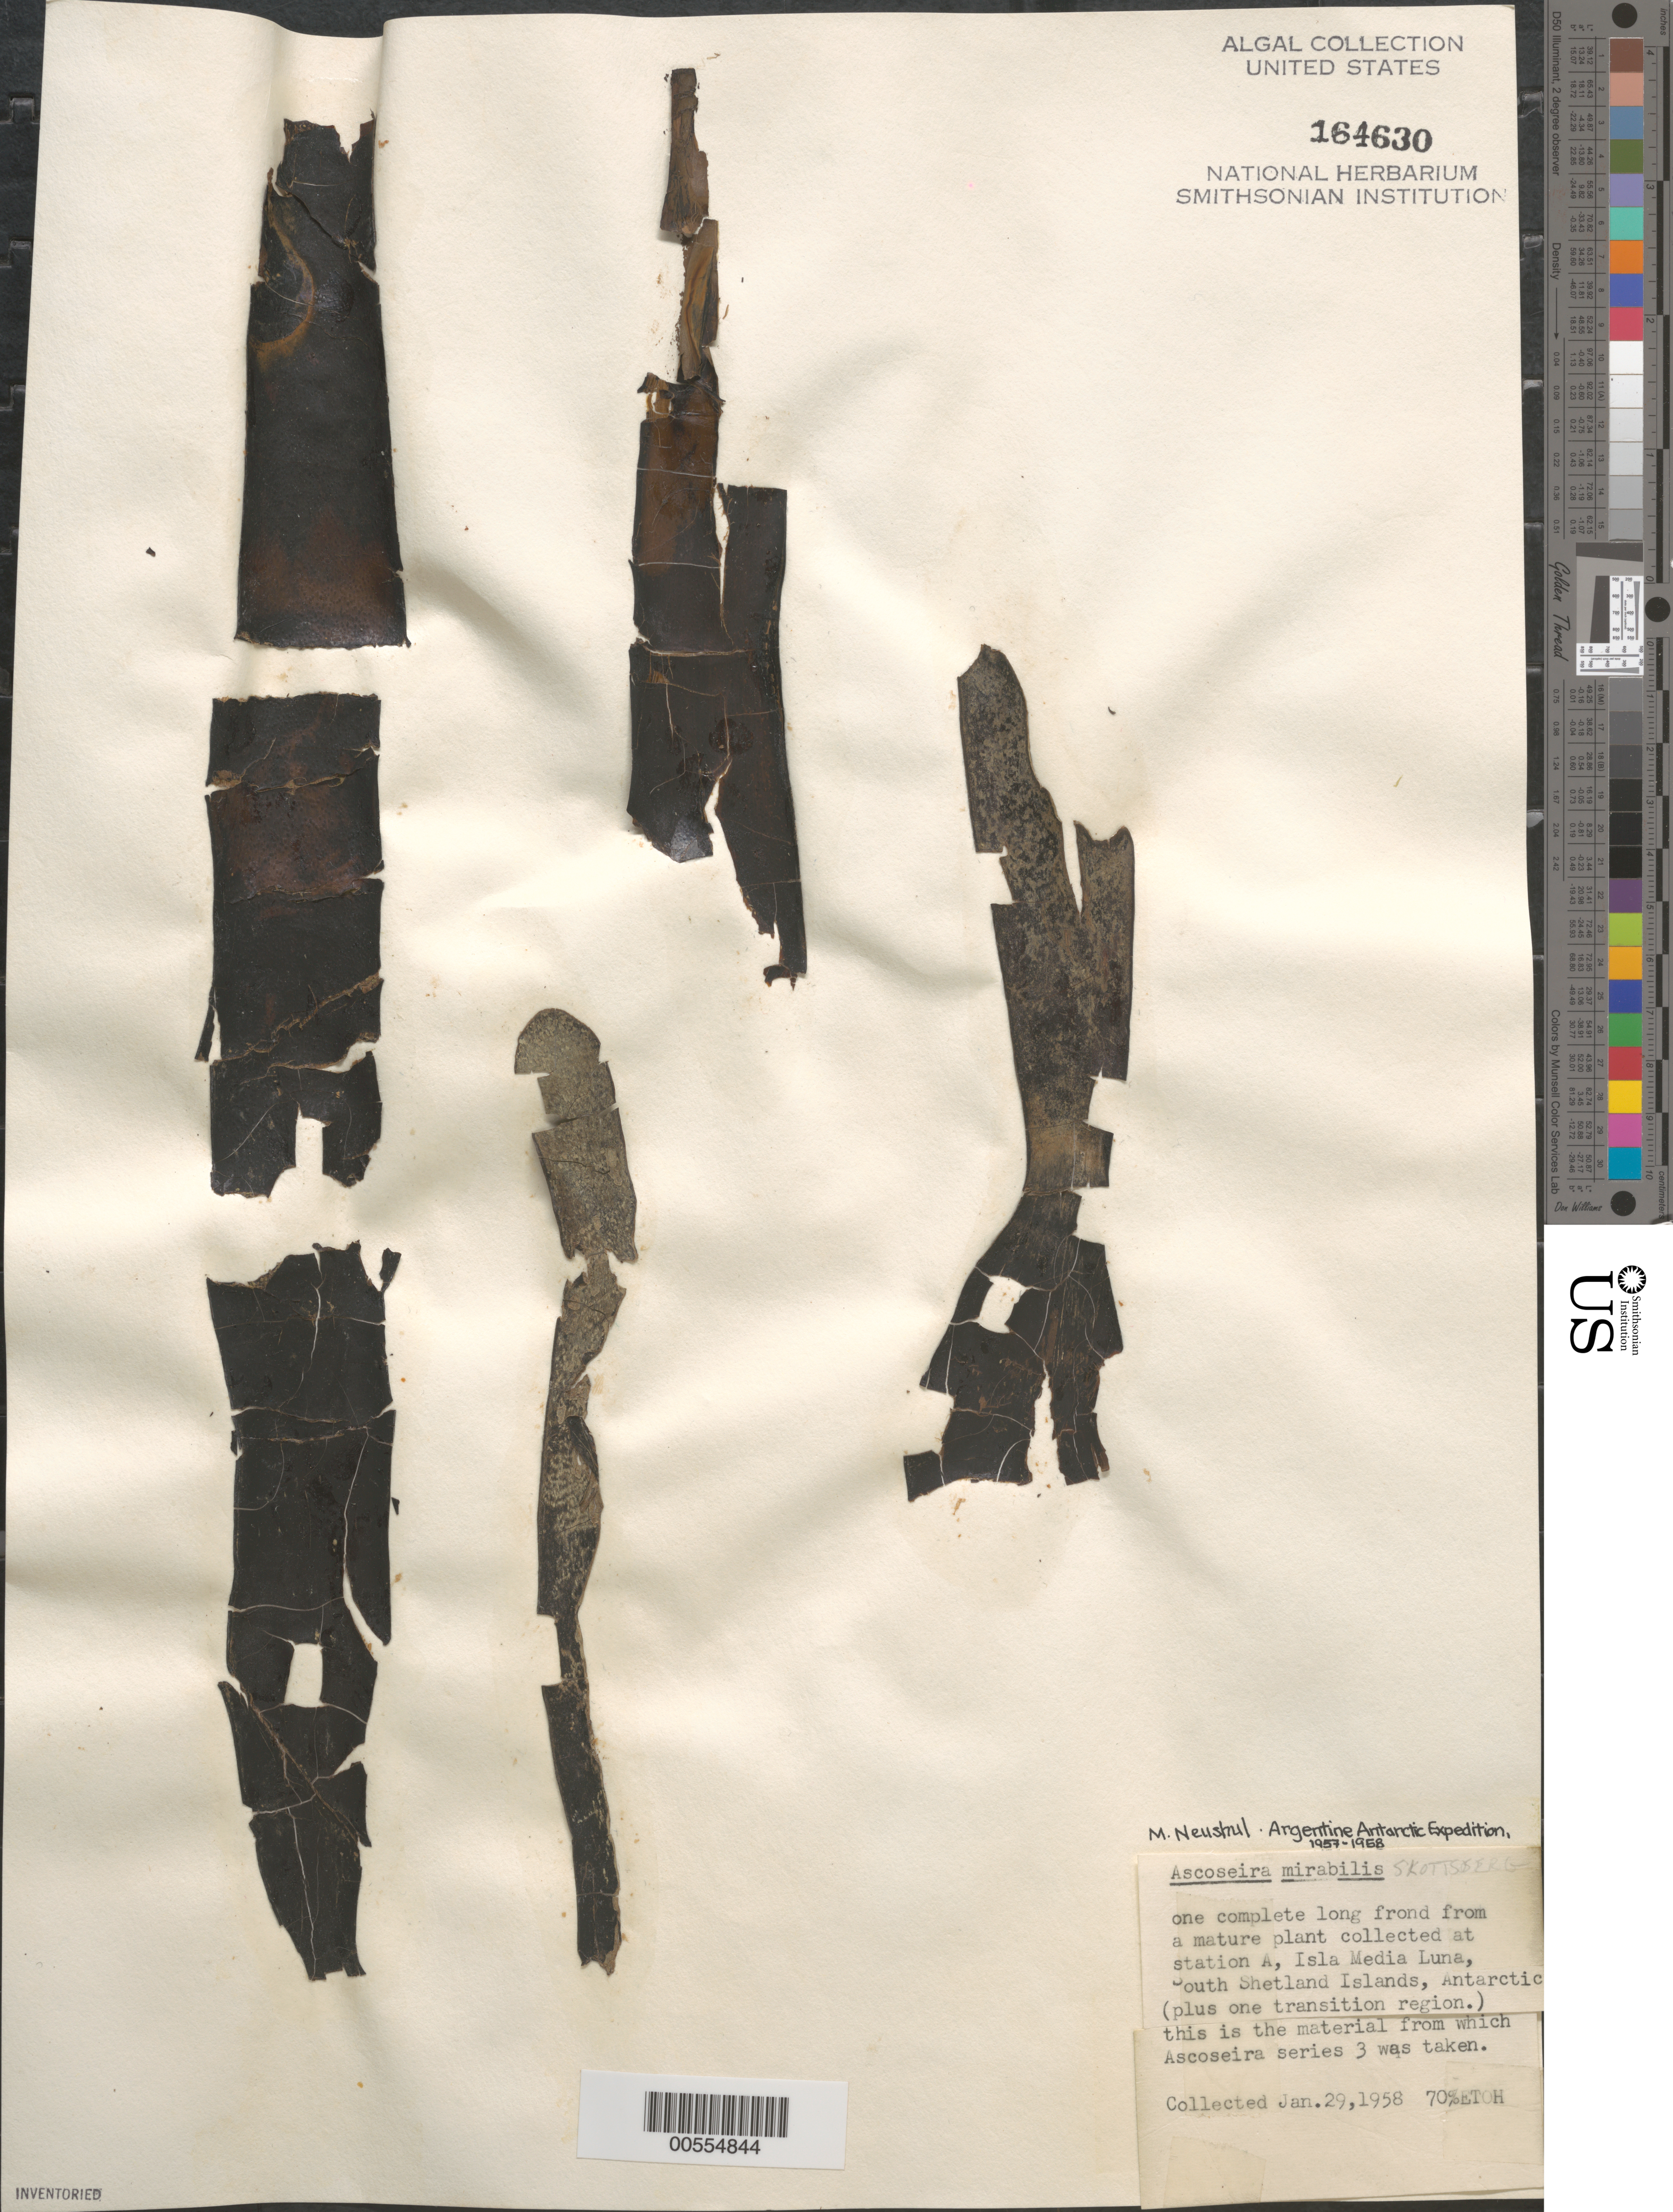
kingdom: Chromista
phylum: Ochrophyta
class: Phaeophyceae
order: Ascoseirales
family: Ascoseiraceae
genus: Ascoseira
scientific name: Ascoseira mirabilis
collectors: M. Neushul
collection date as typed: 29 Jan 1958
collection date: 1958-01-29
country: Antarctica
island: Half Moon Island (Media Luna Island)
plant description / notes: Argentine Antarctic Expedition, 1957-1958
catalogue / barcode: US 164630